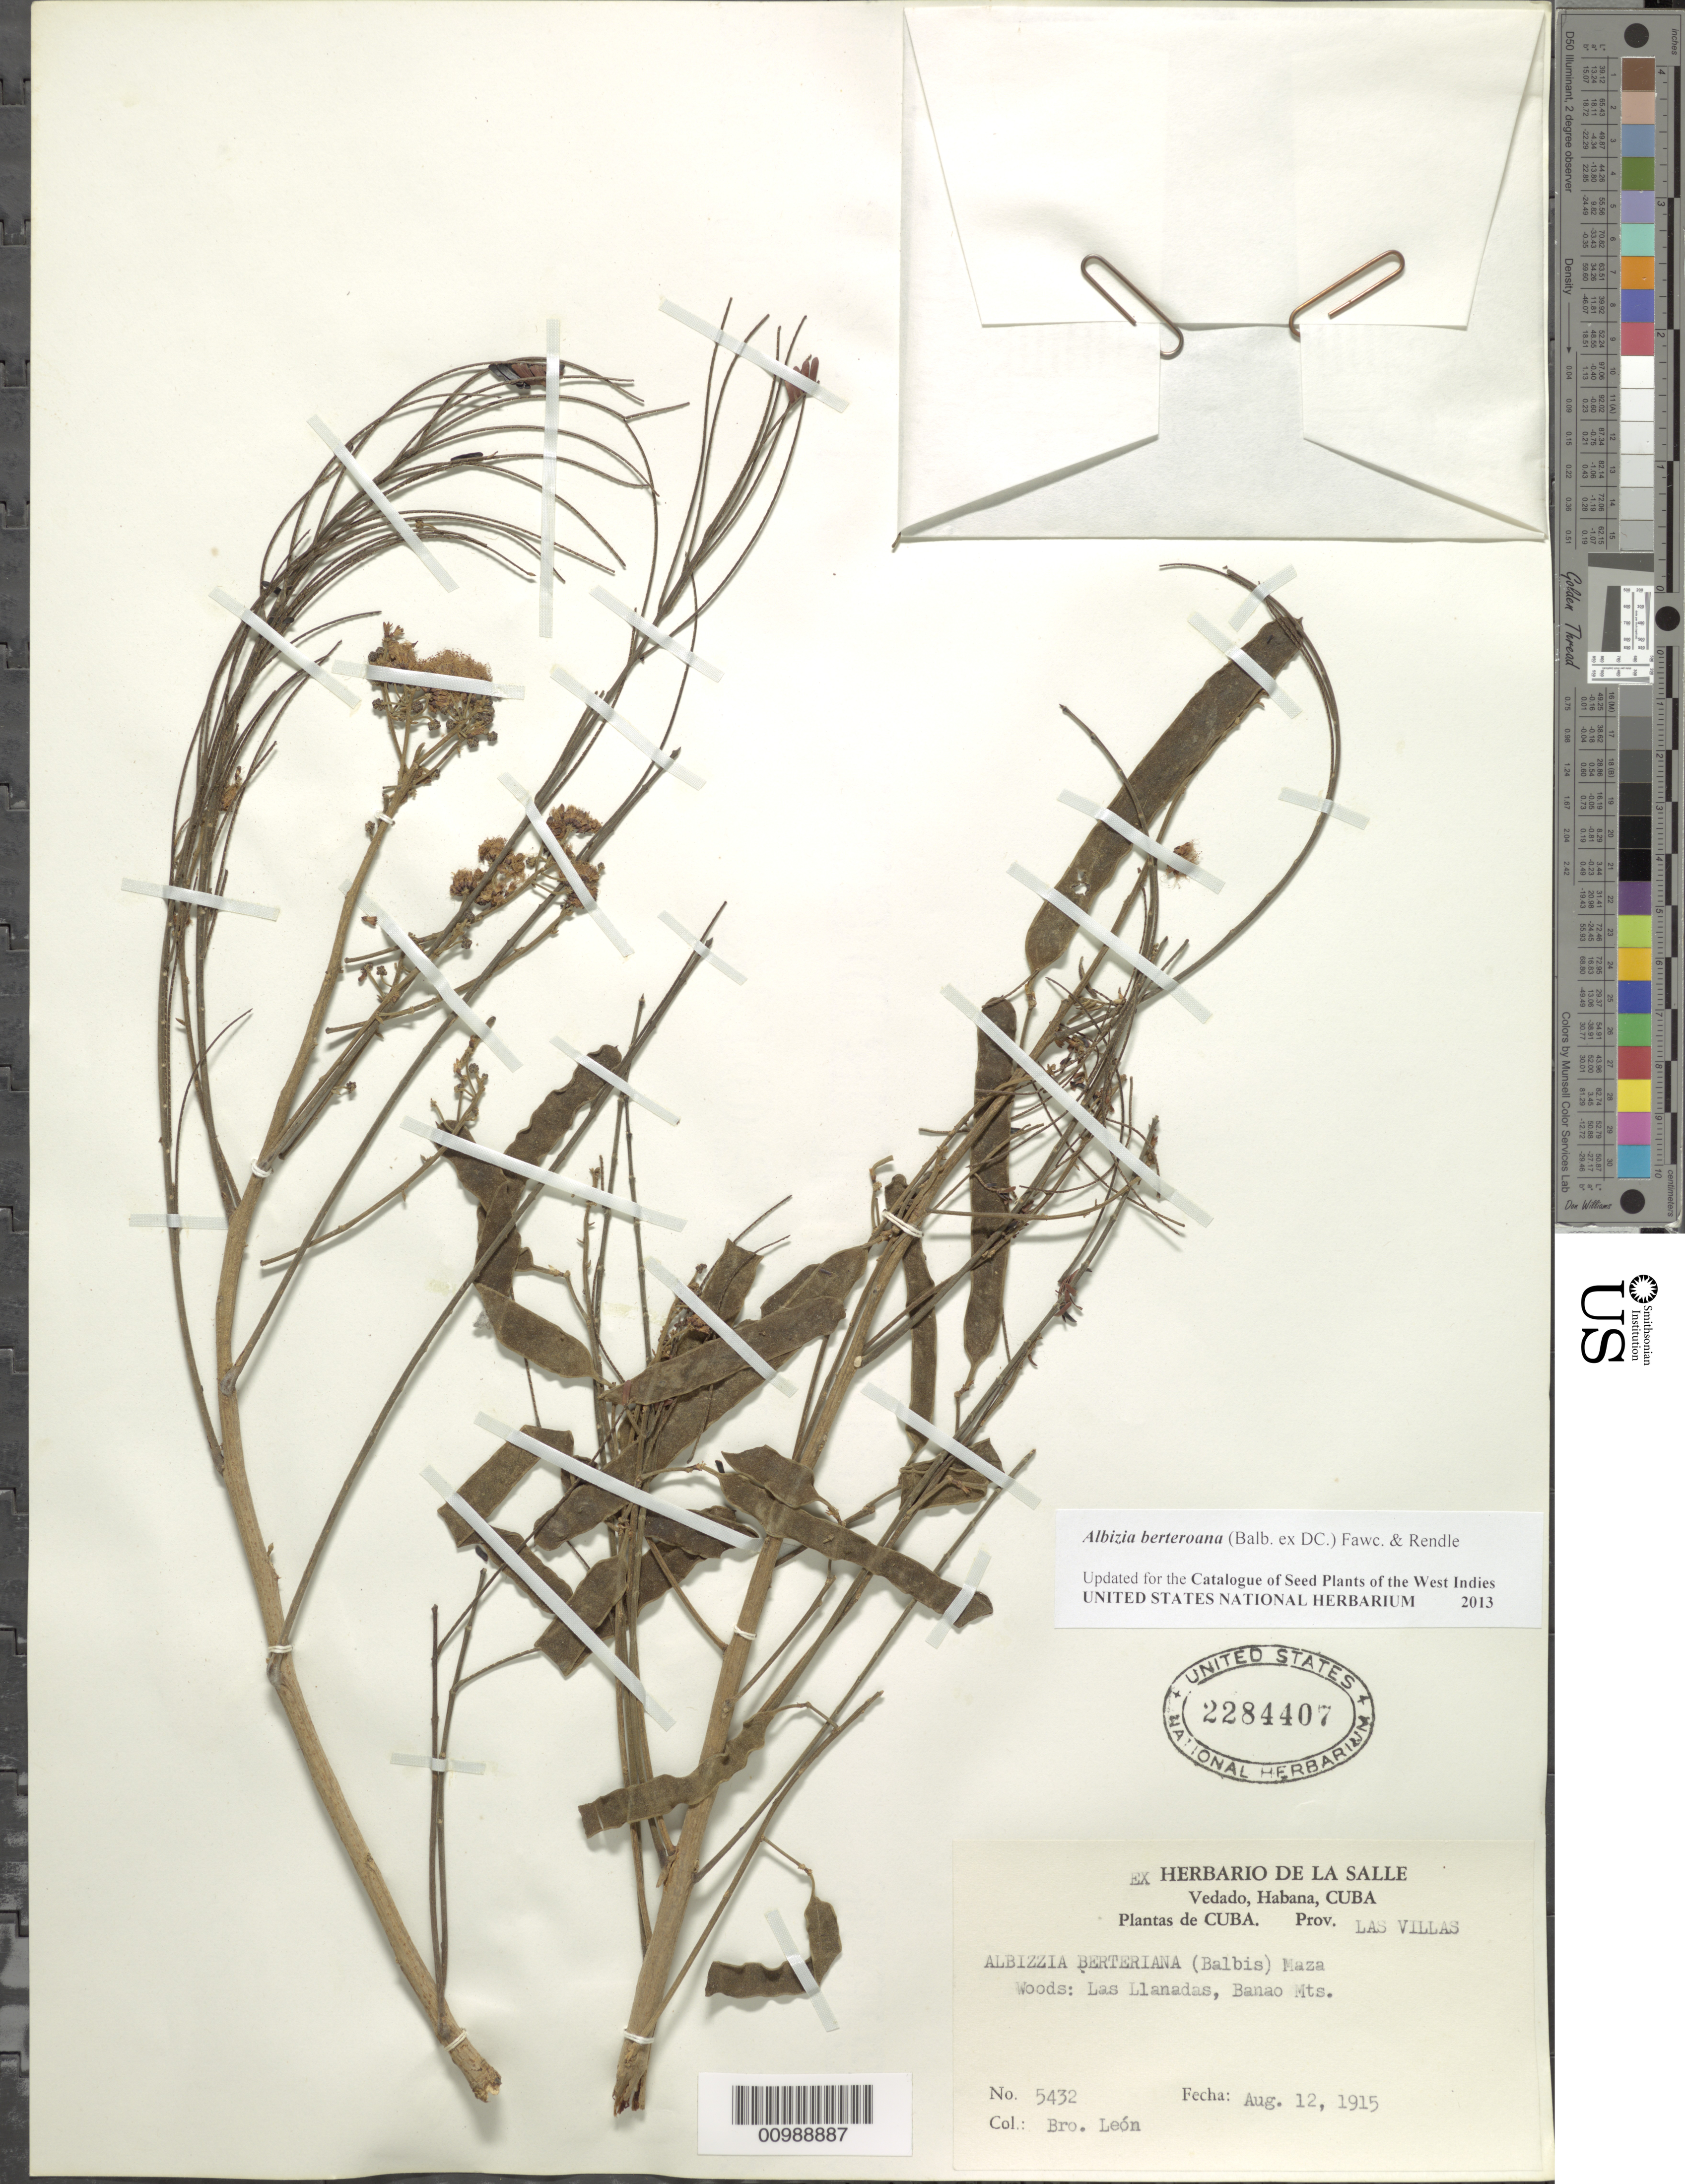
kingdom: Plantae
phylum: Tracheophyta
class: Magnoliopsida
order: Fabales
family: Fabaceae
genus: Pseudalbizzia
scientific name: Pseudalbizzia berteroana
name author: (Balb. ex DC.) Britton & Rose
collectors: Bro. León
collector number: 5432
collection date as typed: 12 Aug 1915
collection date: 1915-08-12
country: Cuba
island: Cuba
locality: Ciego de Avila Province: Las Llanadas, Banao Mts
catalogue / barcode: US 2284407